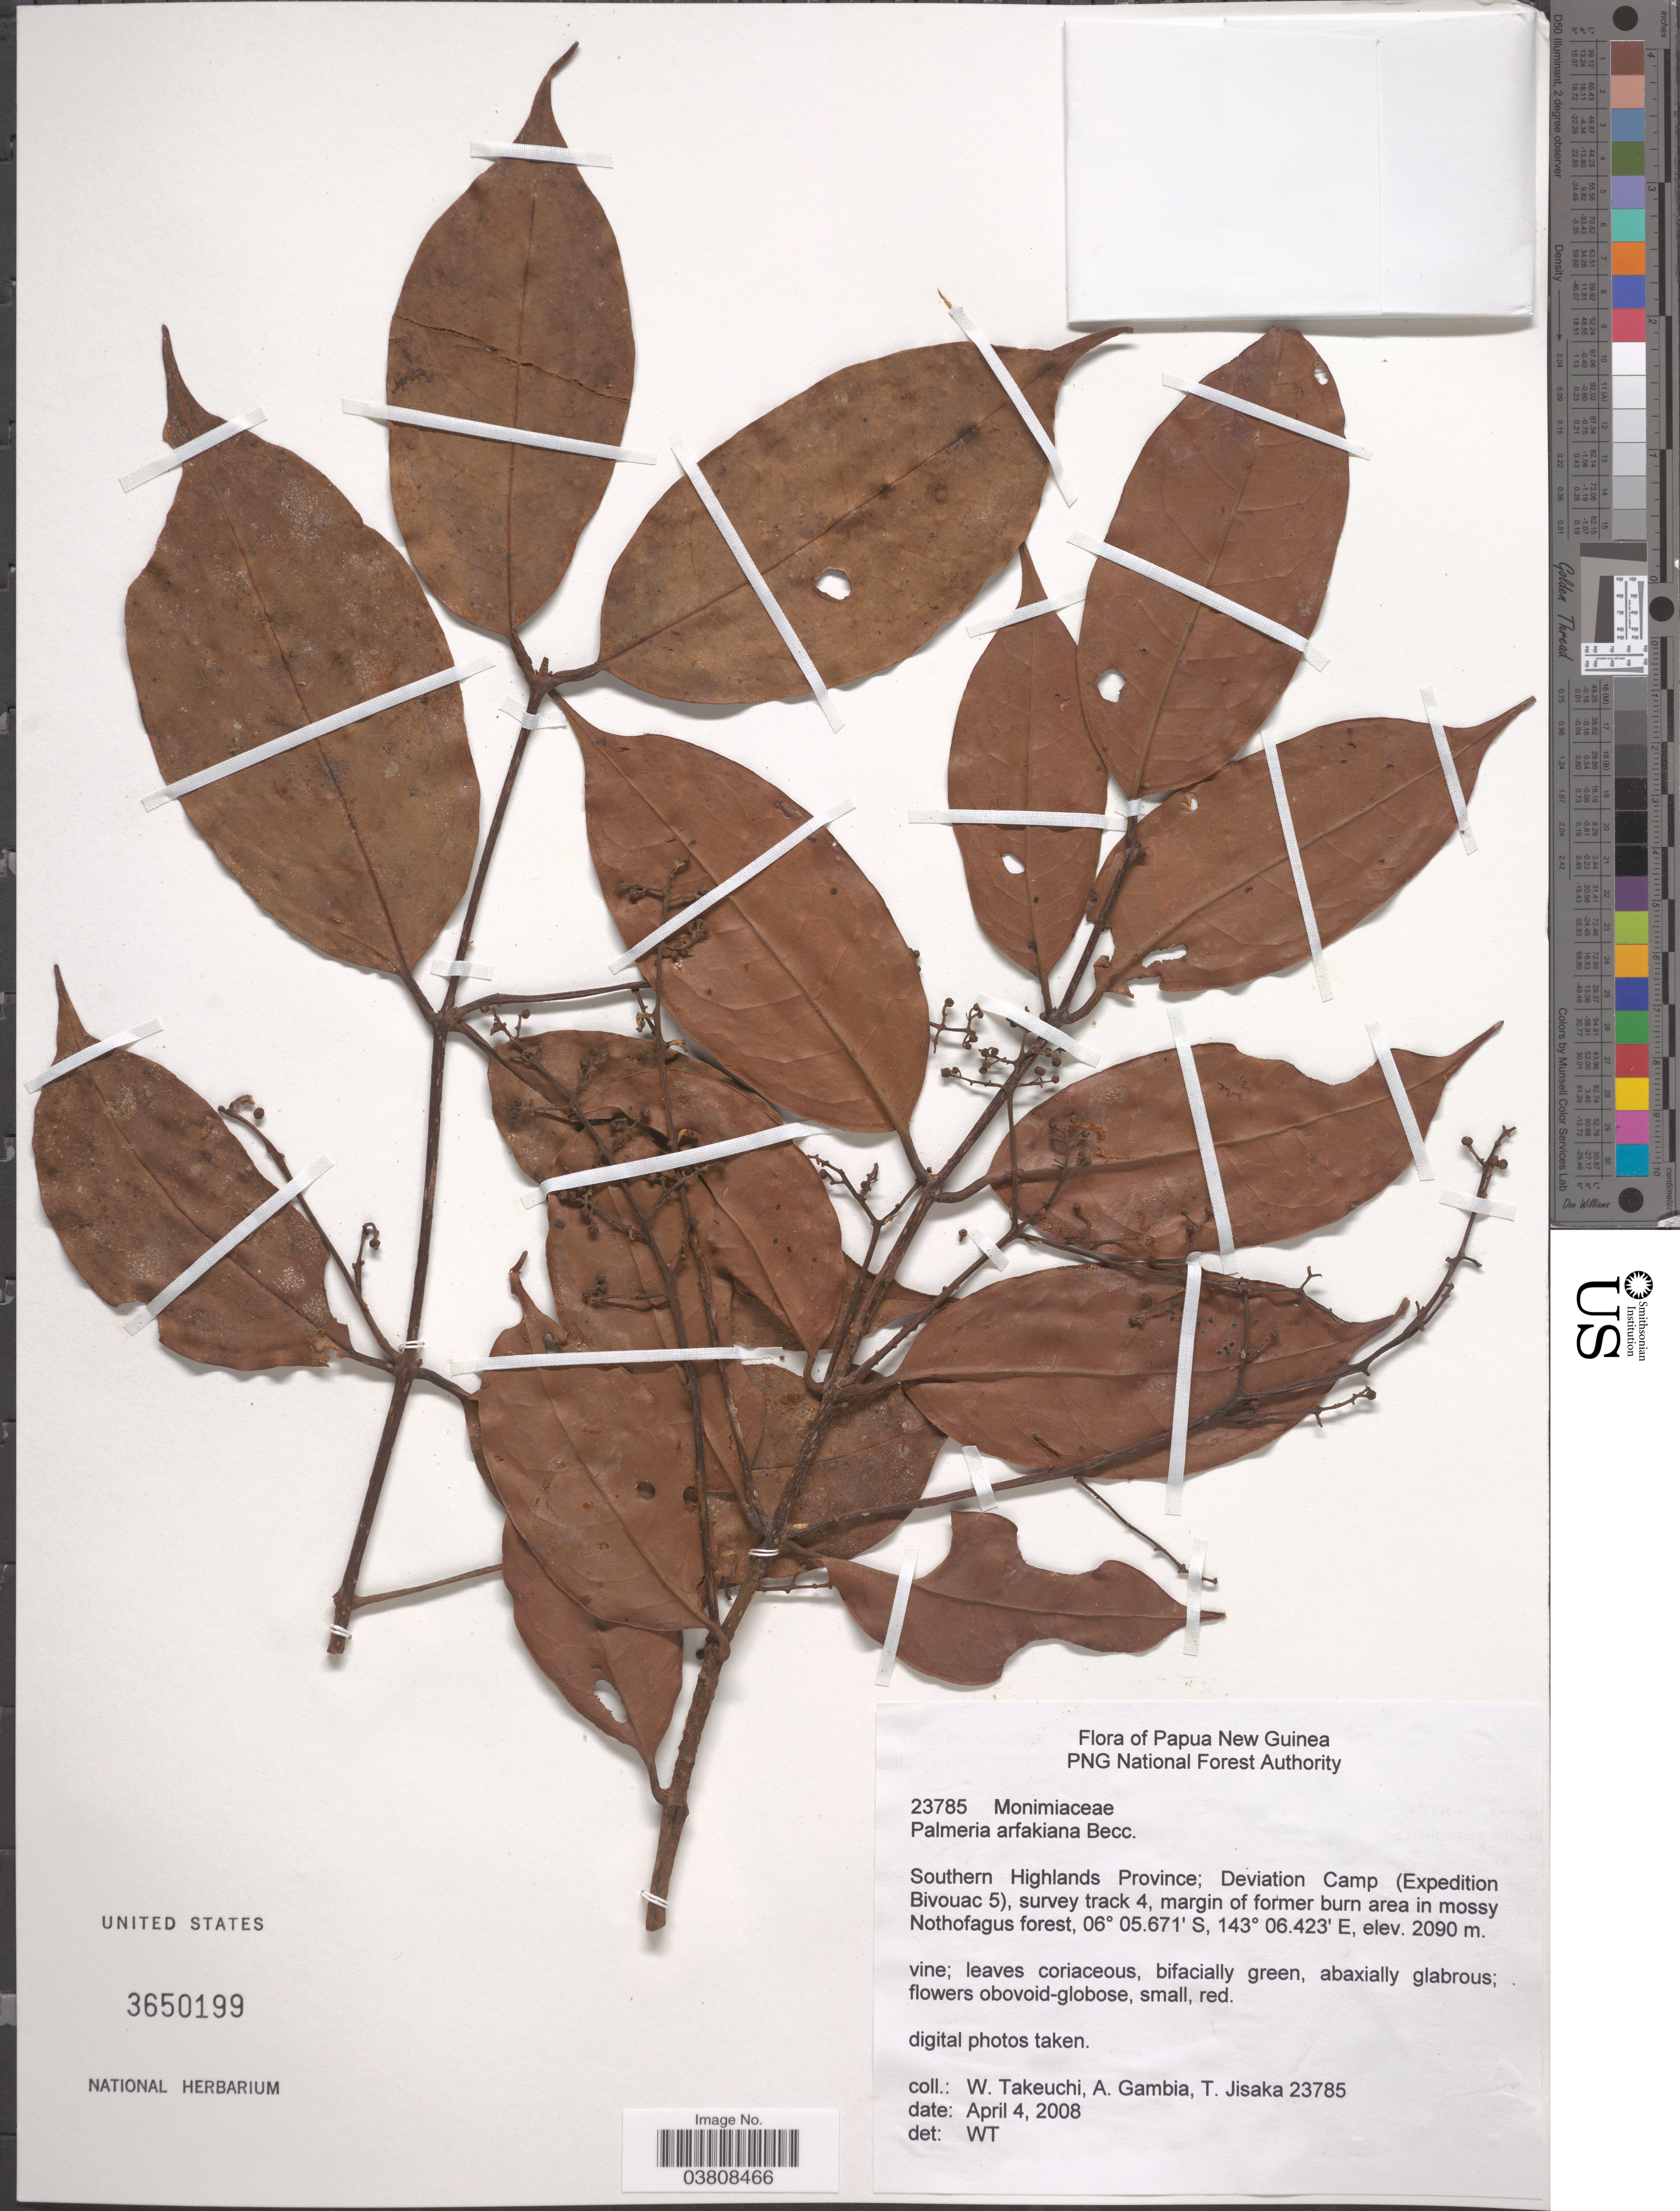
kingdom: Plantae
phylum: Tracheophyta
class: Magnoliopsida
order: Laurales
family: Monimiaceae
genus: Palmeria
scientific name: Palmeria arfakiana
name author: Becc. & A.C. Sm.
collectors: W. Takeuchi, A. Gambia & T. Jisaka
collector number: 23785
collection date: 2008-04-04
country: Papua New Guinea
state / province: Southern Highlands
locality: Deviation Camp (Expedition Bivouac 5), survey track 4, margin of former burn area in mossy Nothofagus forest.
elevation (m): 2090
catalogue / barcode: US 3650199